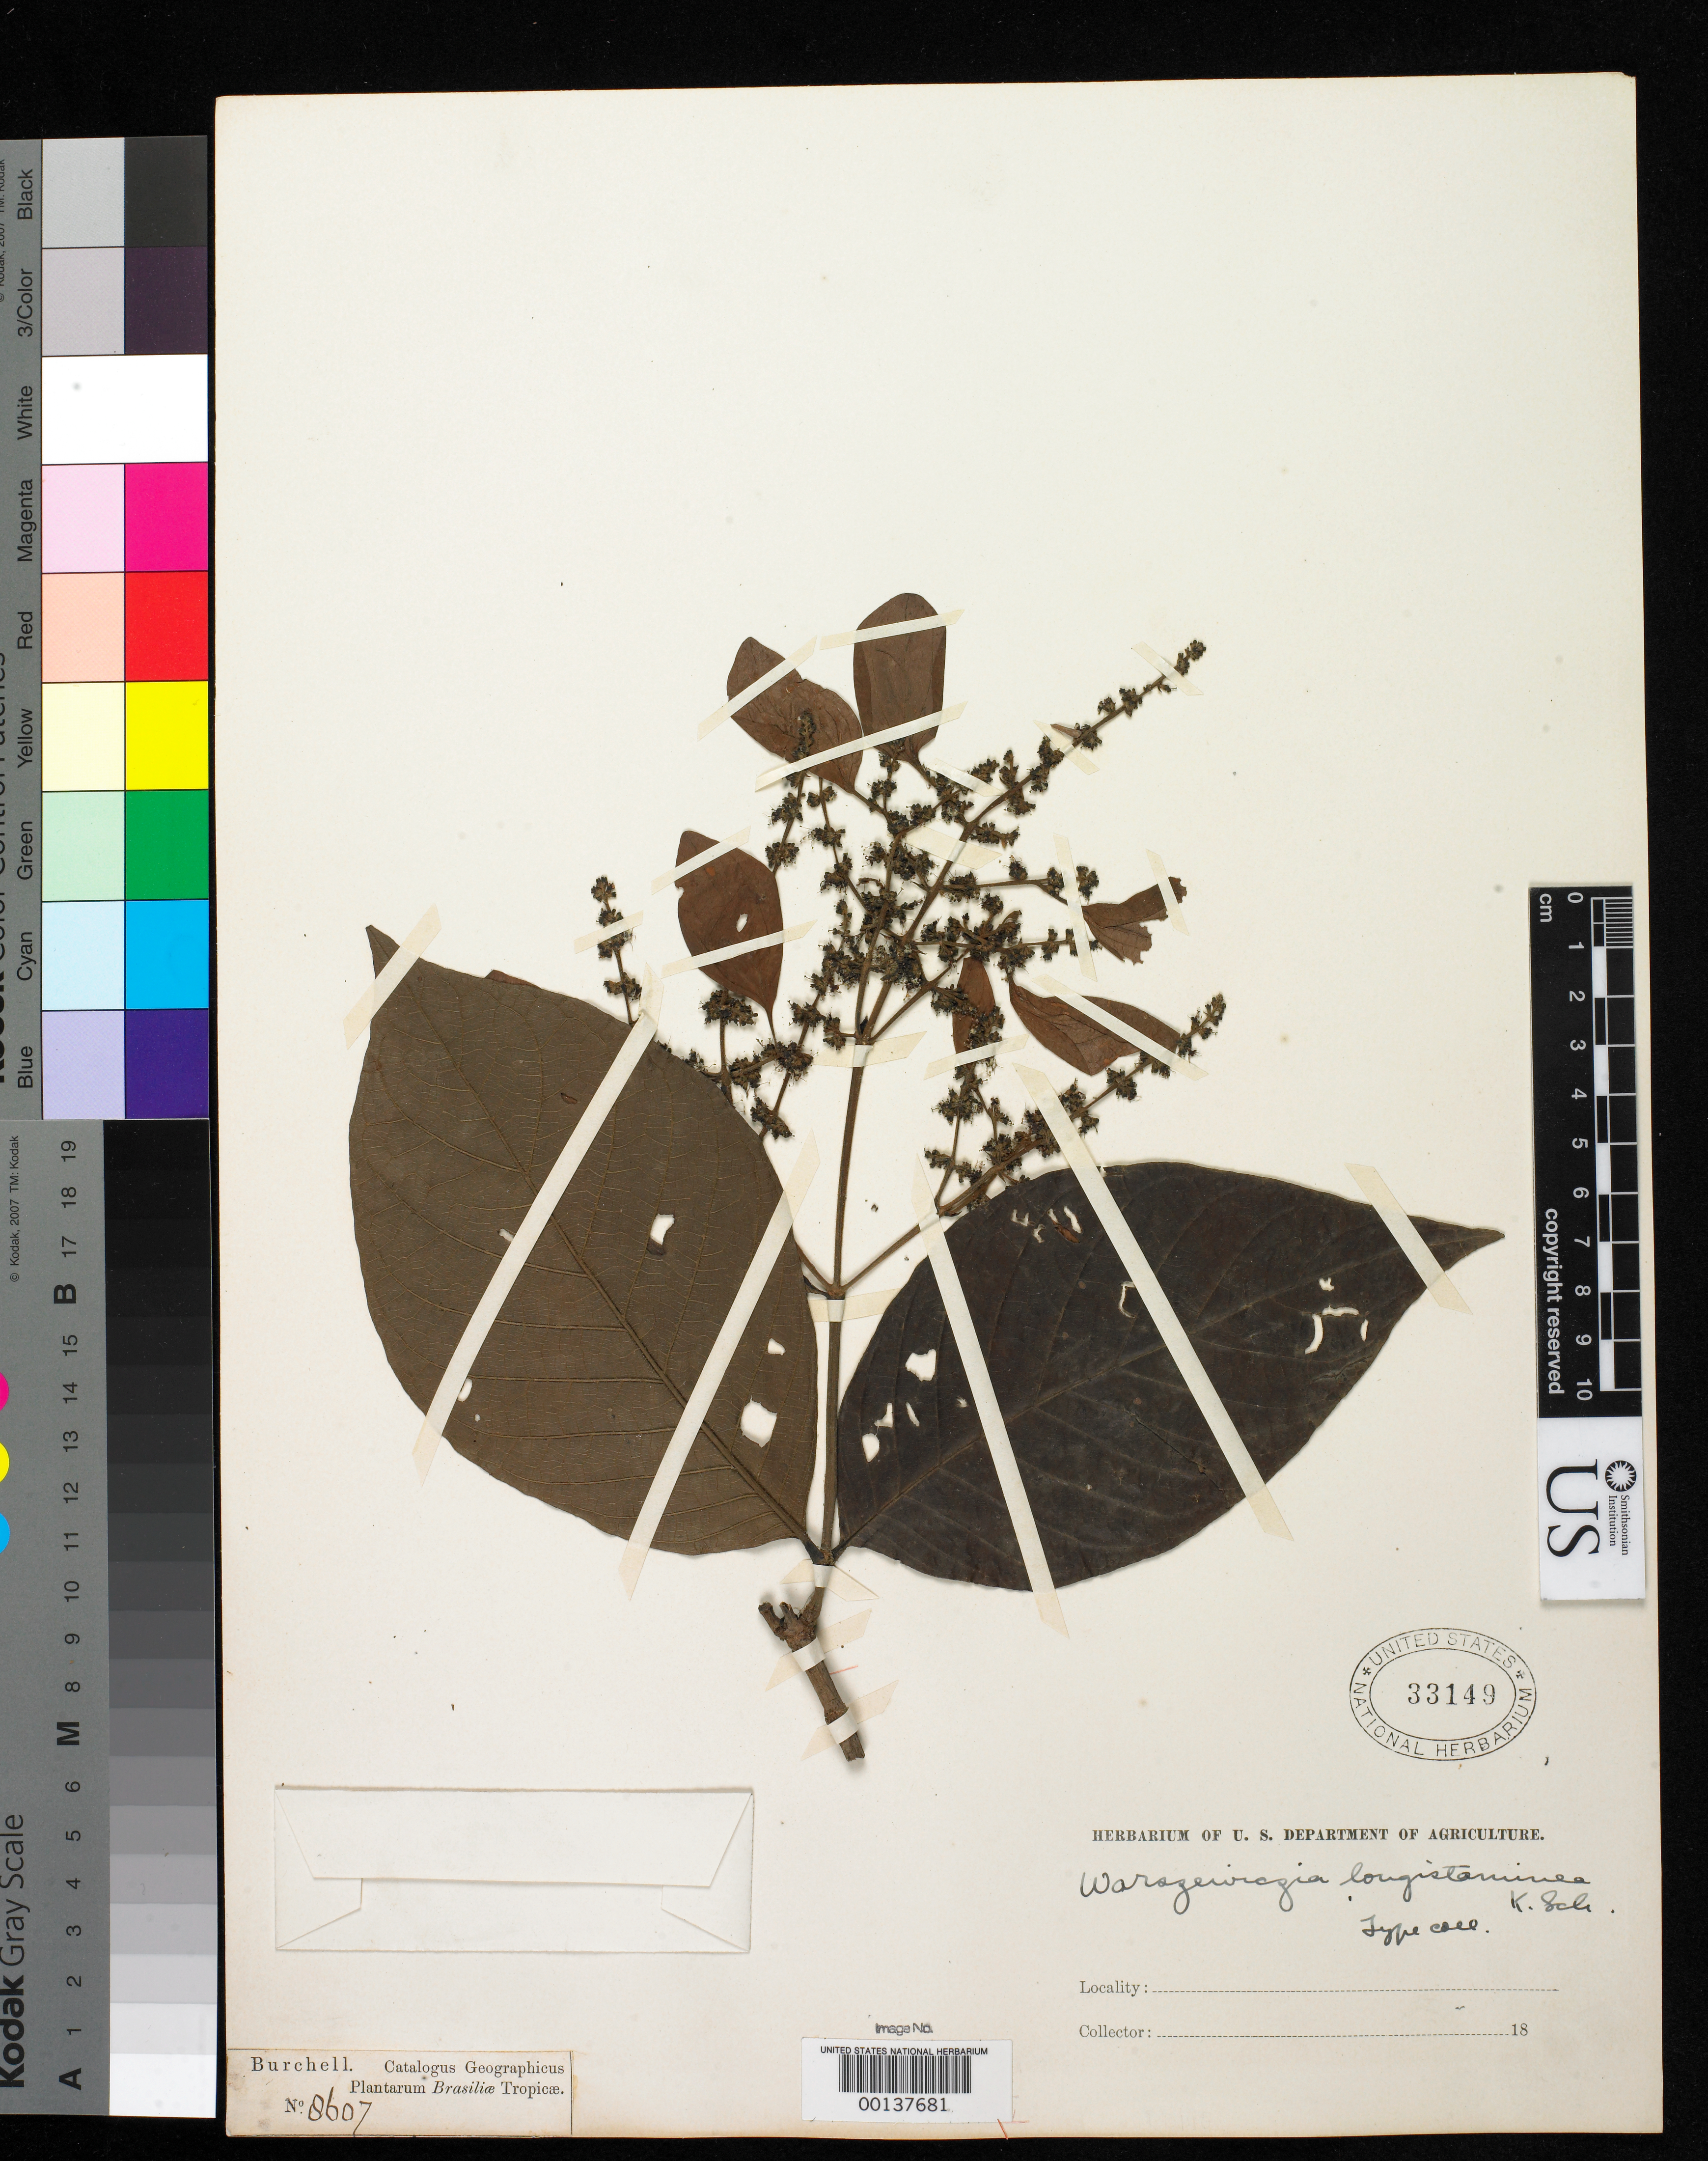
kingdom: Plantae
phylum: Tracheophyta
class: Magnoliopsida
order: Gentianales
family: Rubiaceae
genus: Warszewiczia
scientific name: Warszewiczia longistaminea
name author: K. Schum. in Mart.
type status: Isotype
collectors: W. J. Burchell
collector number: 8607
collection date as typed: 18--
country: Brazil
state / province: Minas Gerais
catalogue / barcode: US 33149